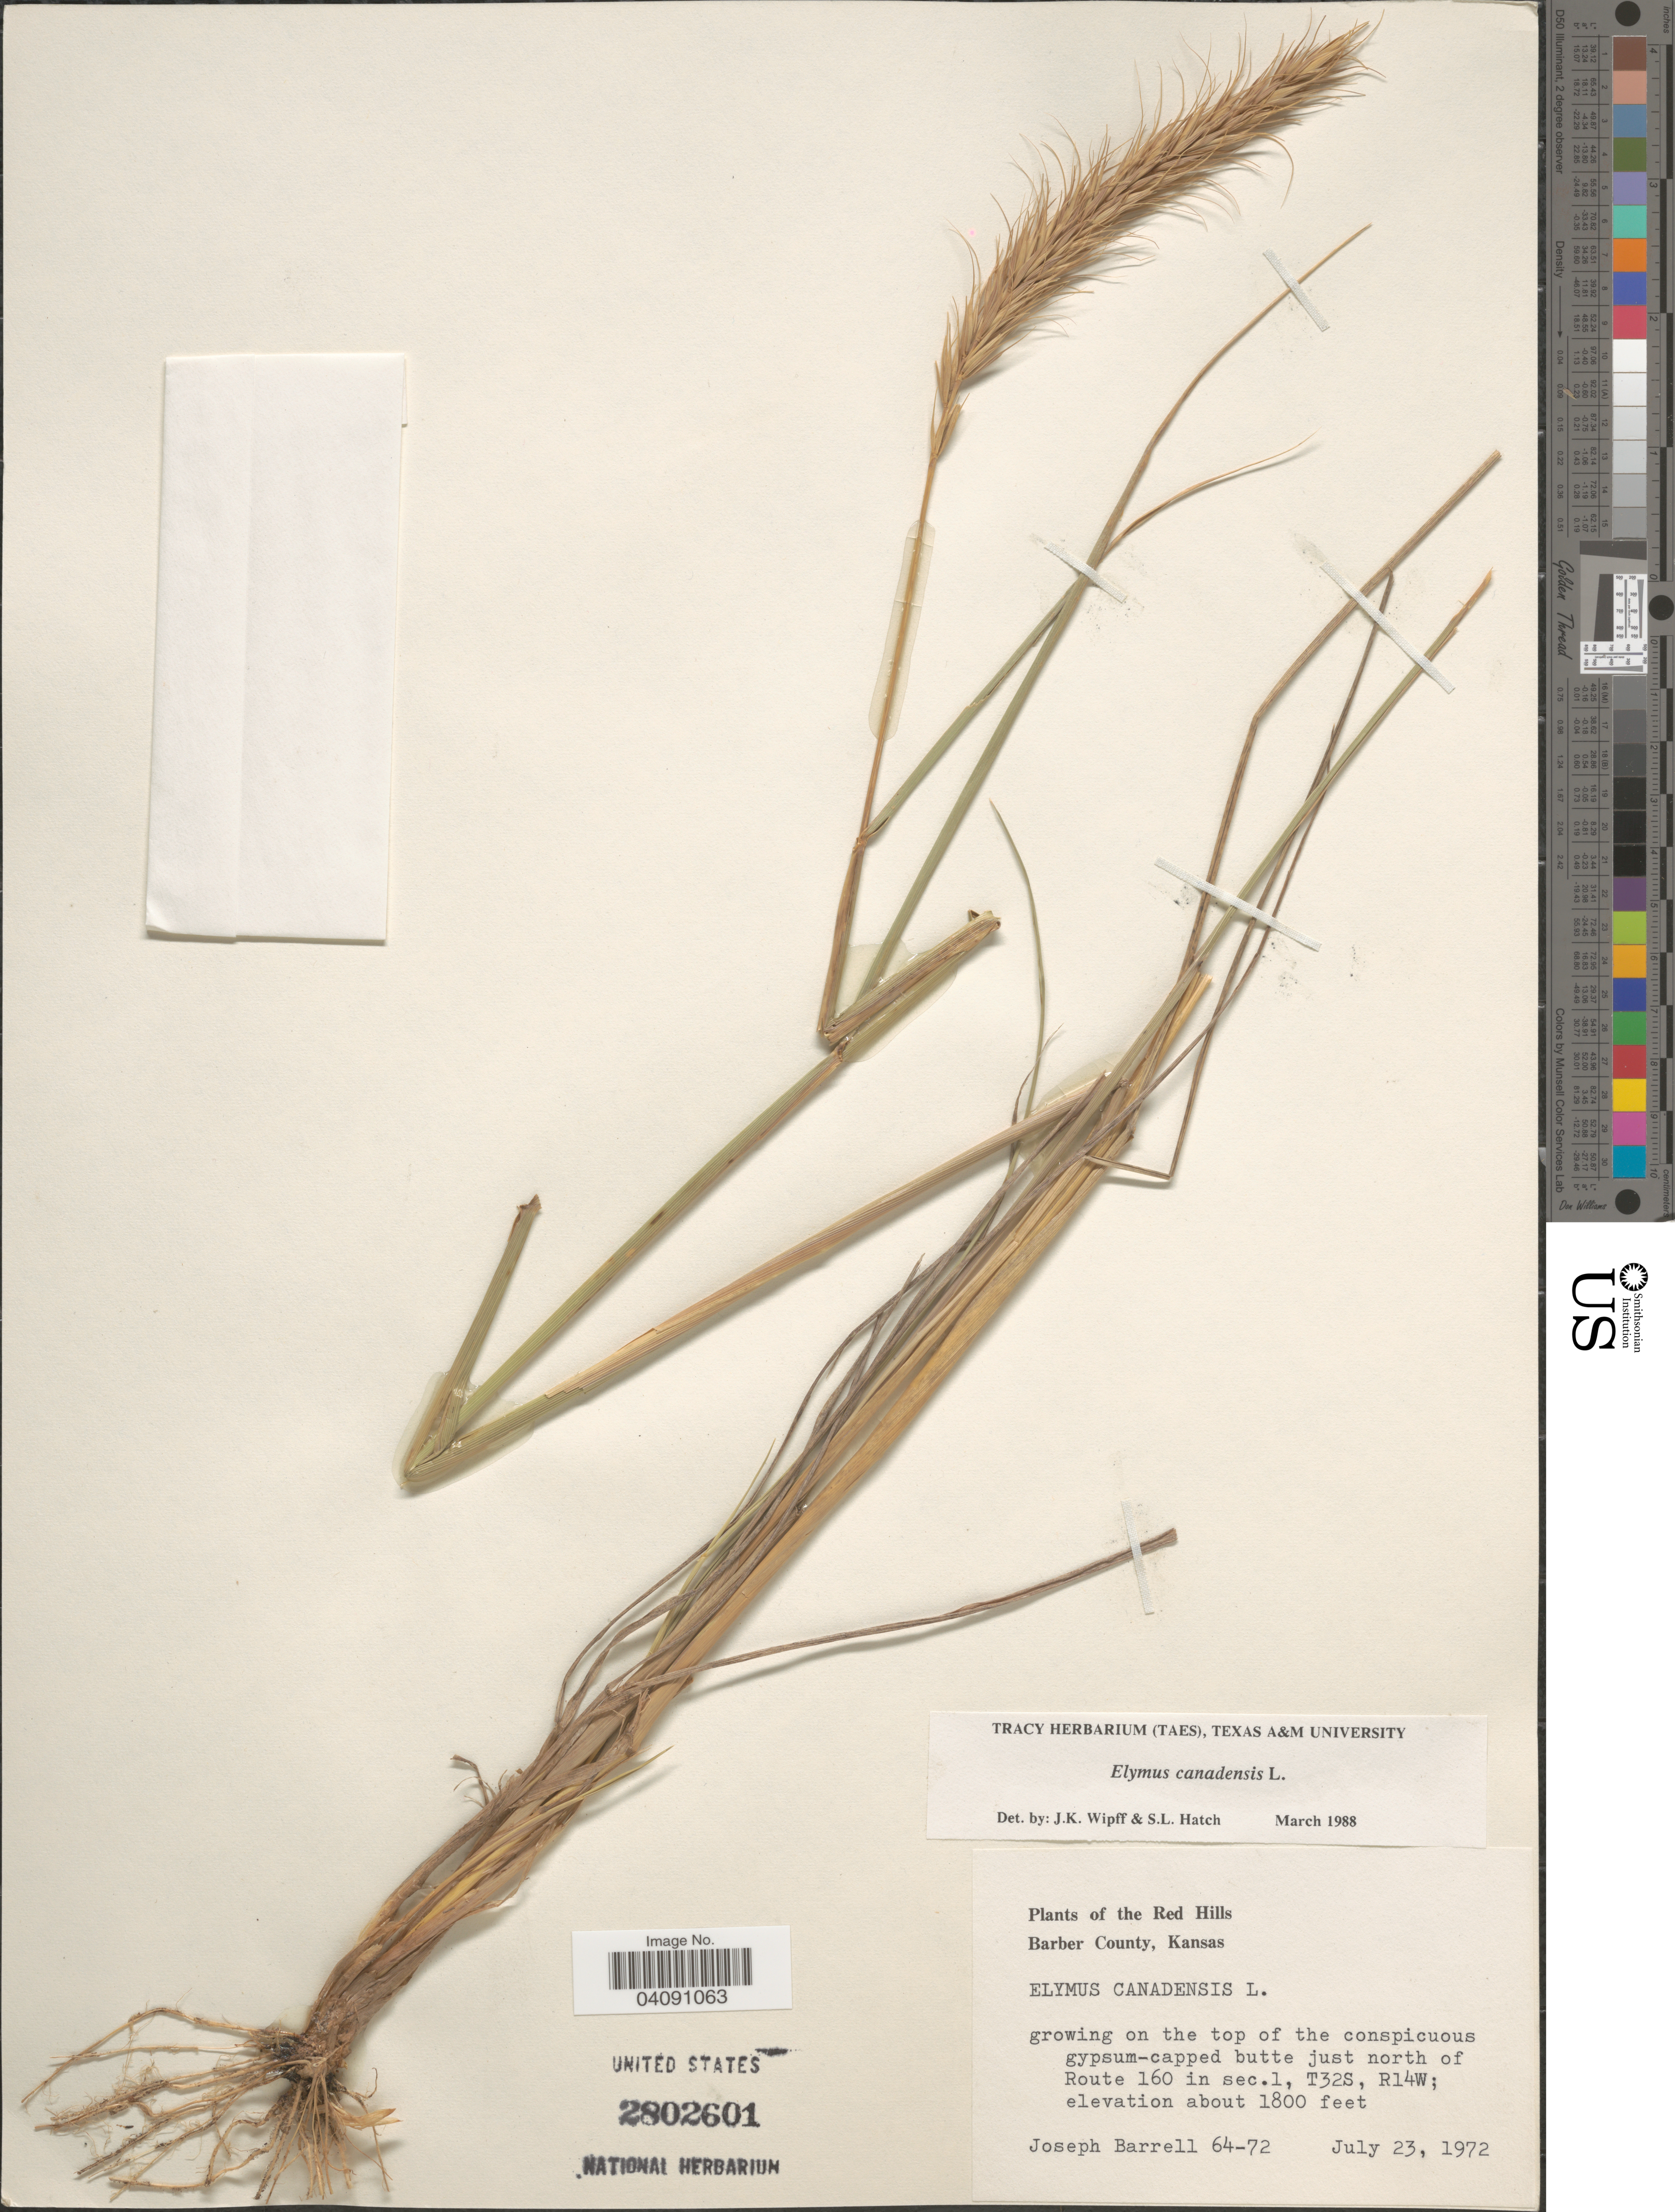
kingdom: Plantae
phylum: Tracheophyta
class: Liliopsida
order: Poales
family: Poaceae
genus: Elymus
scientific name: Elymus canadensis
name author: L.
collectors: J. Barrell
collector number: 64-72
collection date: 1972-07-23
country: United States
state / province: Kansas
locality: Red Hills. Barber County. Growing on the top of the conspicuous gypsum-capped butte just north of Route 160 in sec. 1, T32S, R14W.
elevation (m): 549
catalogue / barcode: US 2802601